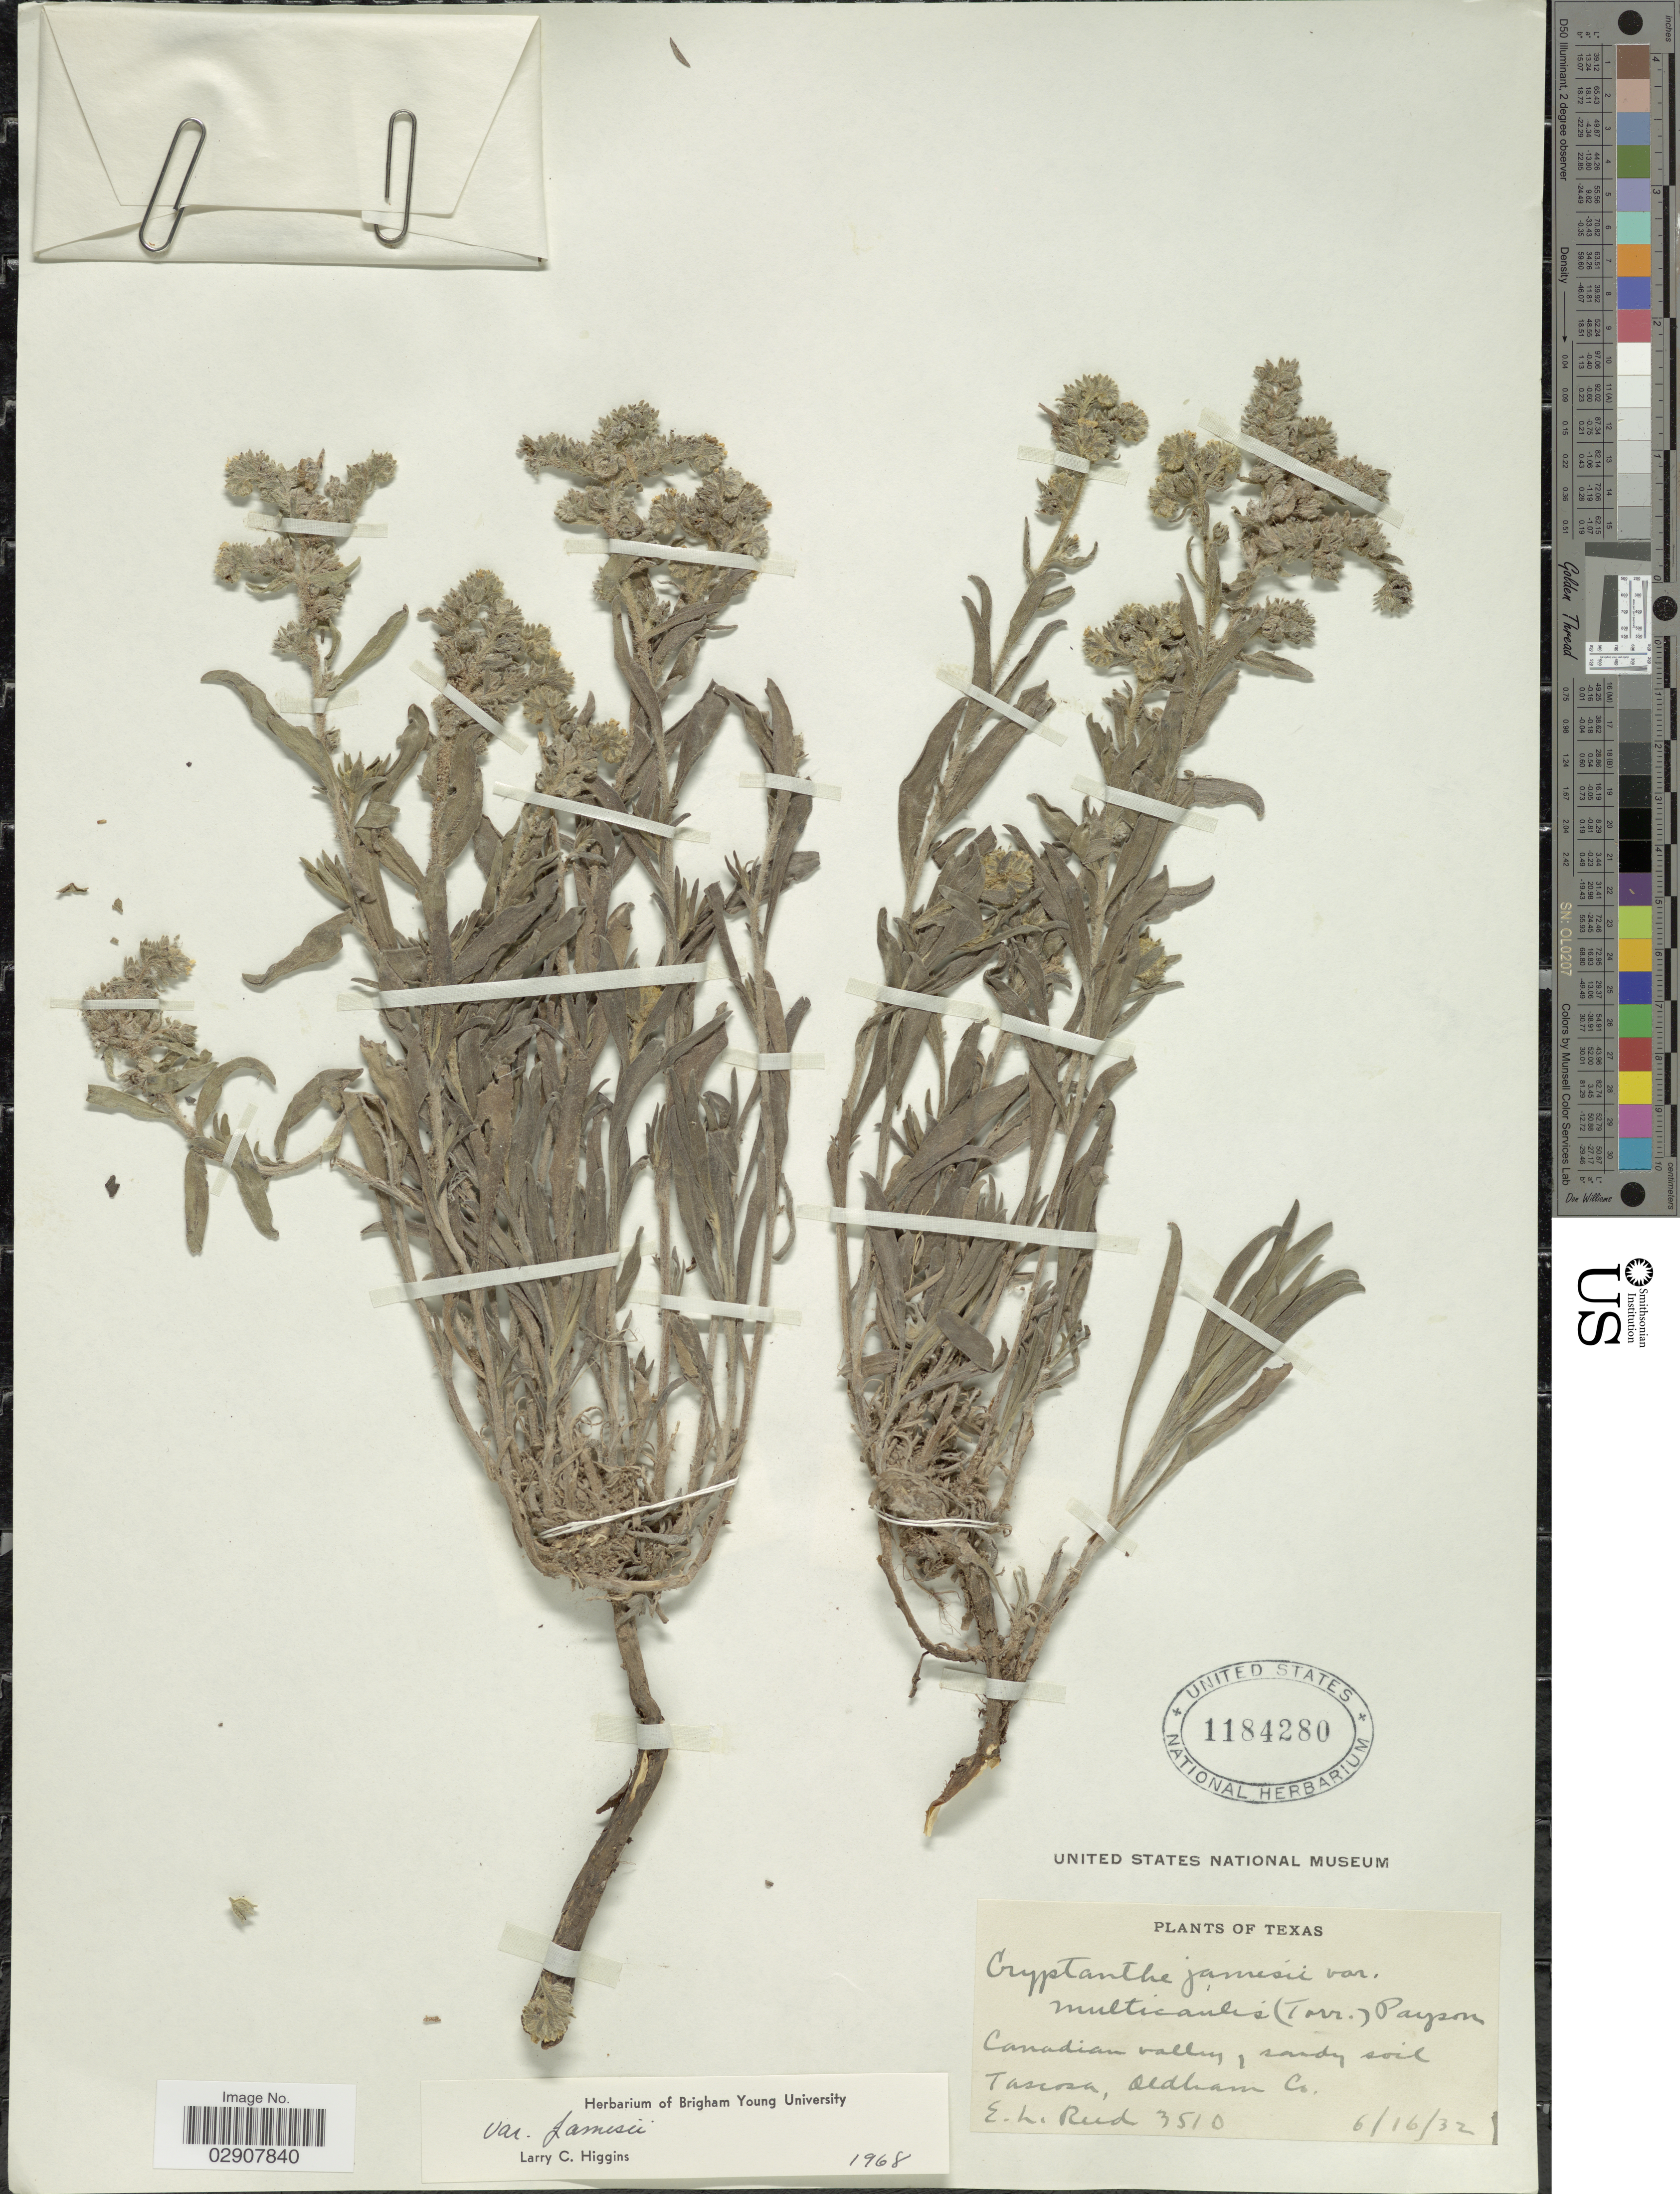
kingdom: Plantae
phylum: Tracheophyta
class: Magnoliopsida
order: Boraginales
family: Boraginaceae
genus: Cryptantha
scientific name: Cryptantha jamesii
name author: (Torr.) Payson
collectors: E. Reed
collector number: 3510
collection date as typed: Transcribed d/m/y: 16/6/32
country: United States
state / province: Texas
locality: Canadian Valley, sandy soil. Tascosa, Oldham Co. Texas.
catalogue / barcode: US 1184280